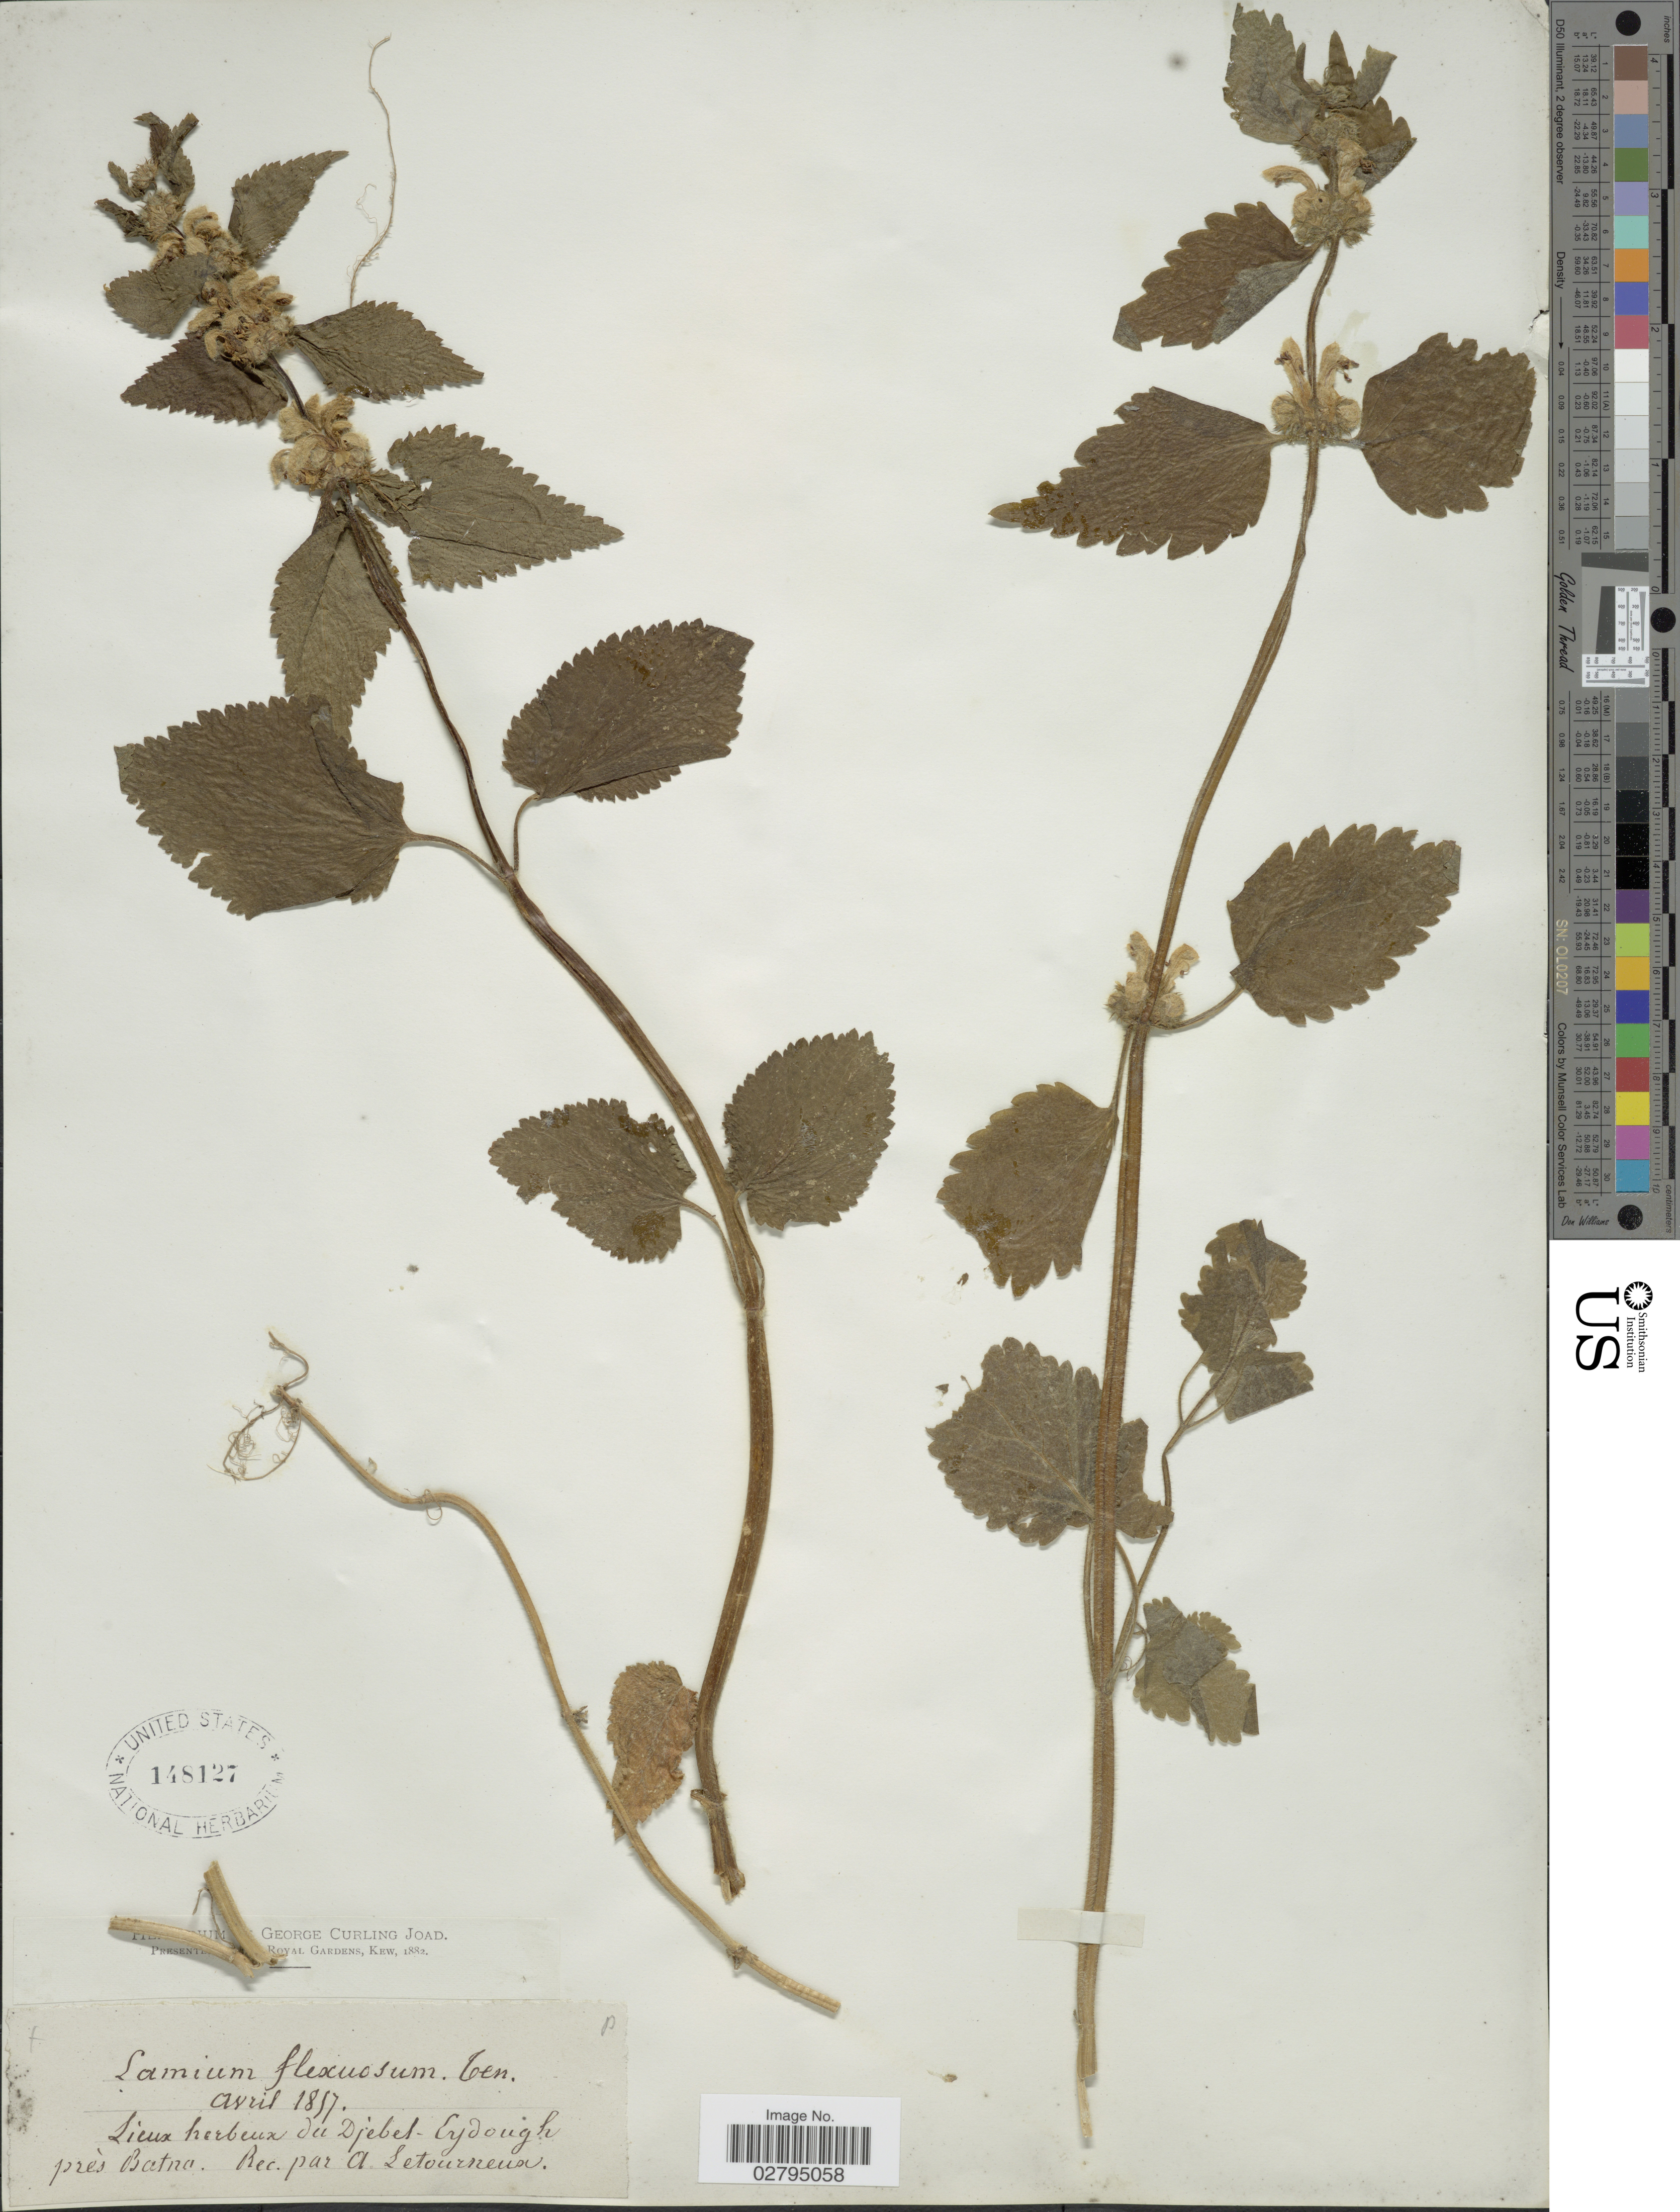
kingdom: Plantae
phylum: Tracheophyta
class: Magnoliopsida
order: Lamiales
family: Lamiaceae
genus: Lamium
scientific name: Lamium flexuosum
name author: Ten.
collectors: A. Letourneux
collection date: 1857-04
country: Algeria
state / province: Batna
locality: Leiux herbeux du Djebel-Eydough près Batna.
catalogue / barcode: US 148127